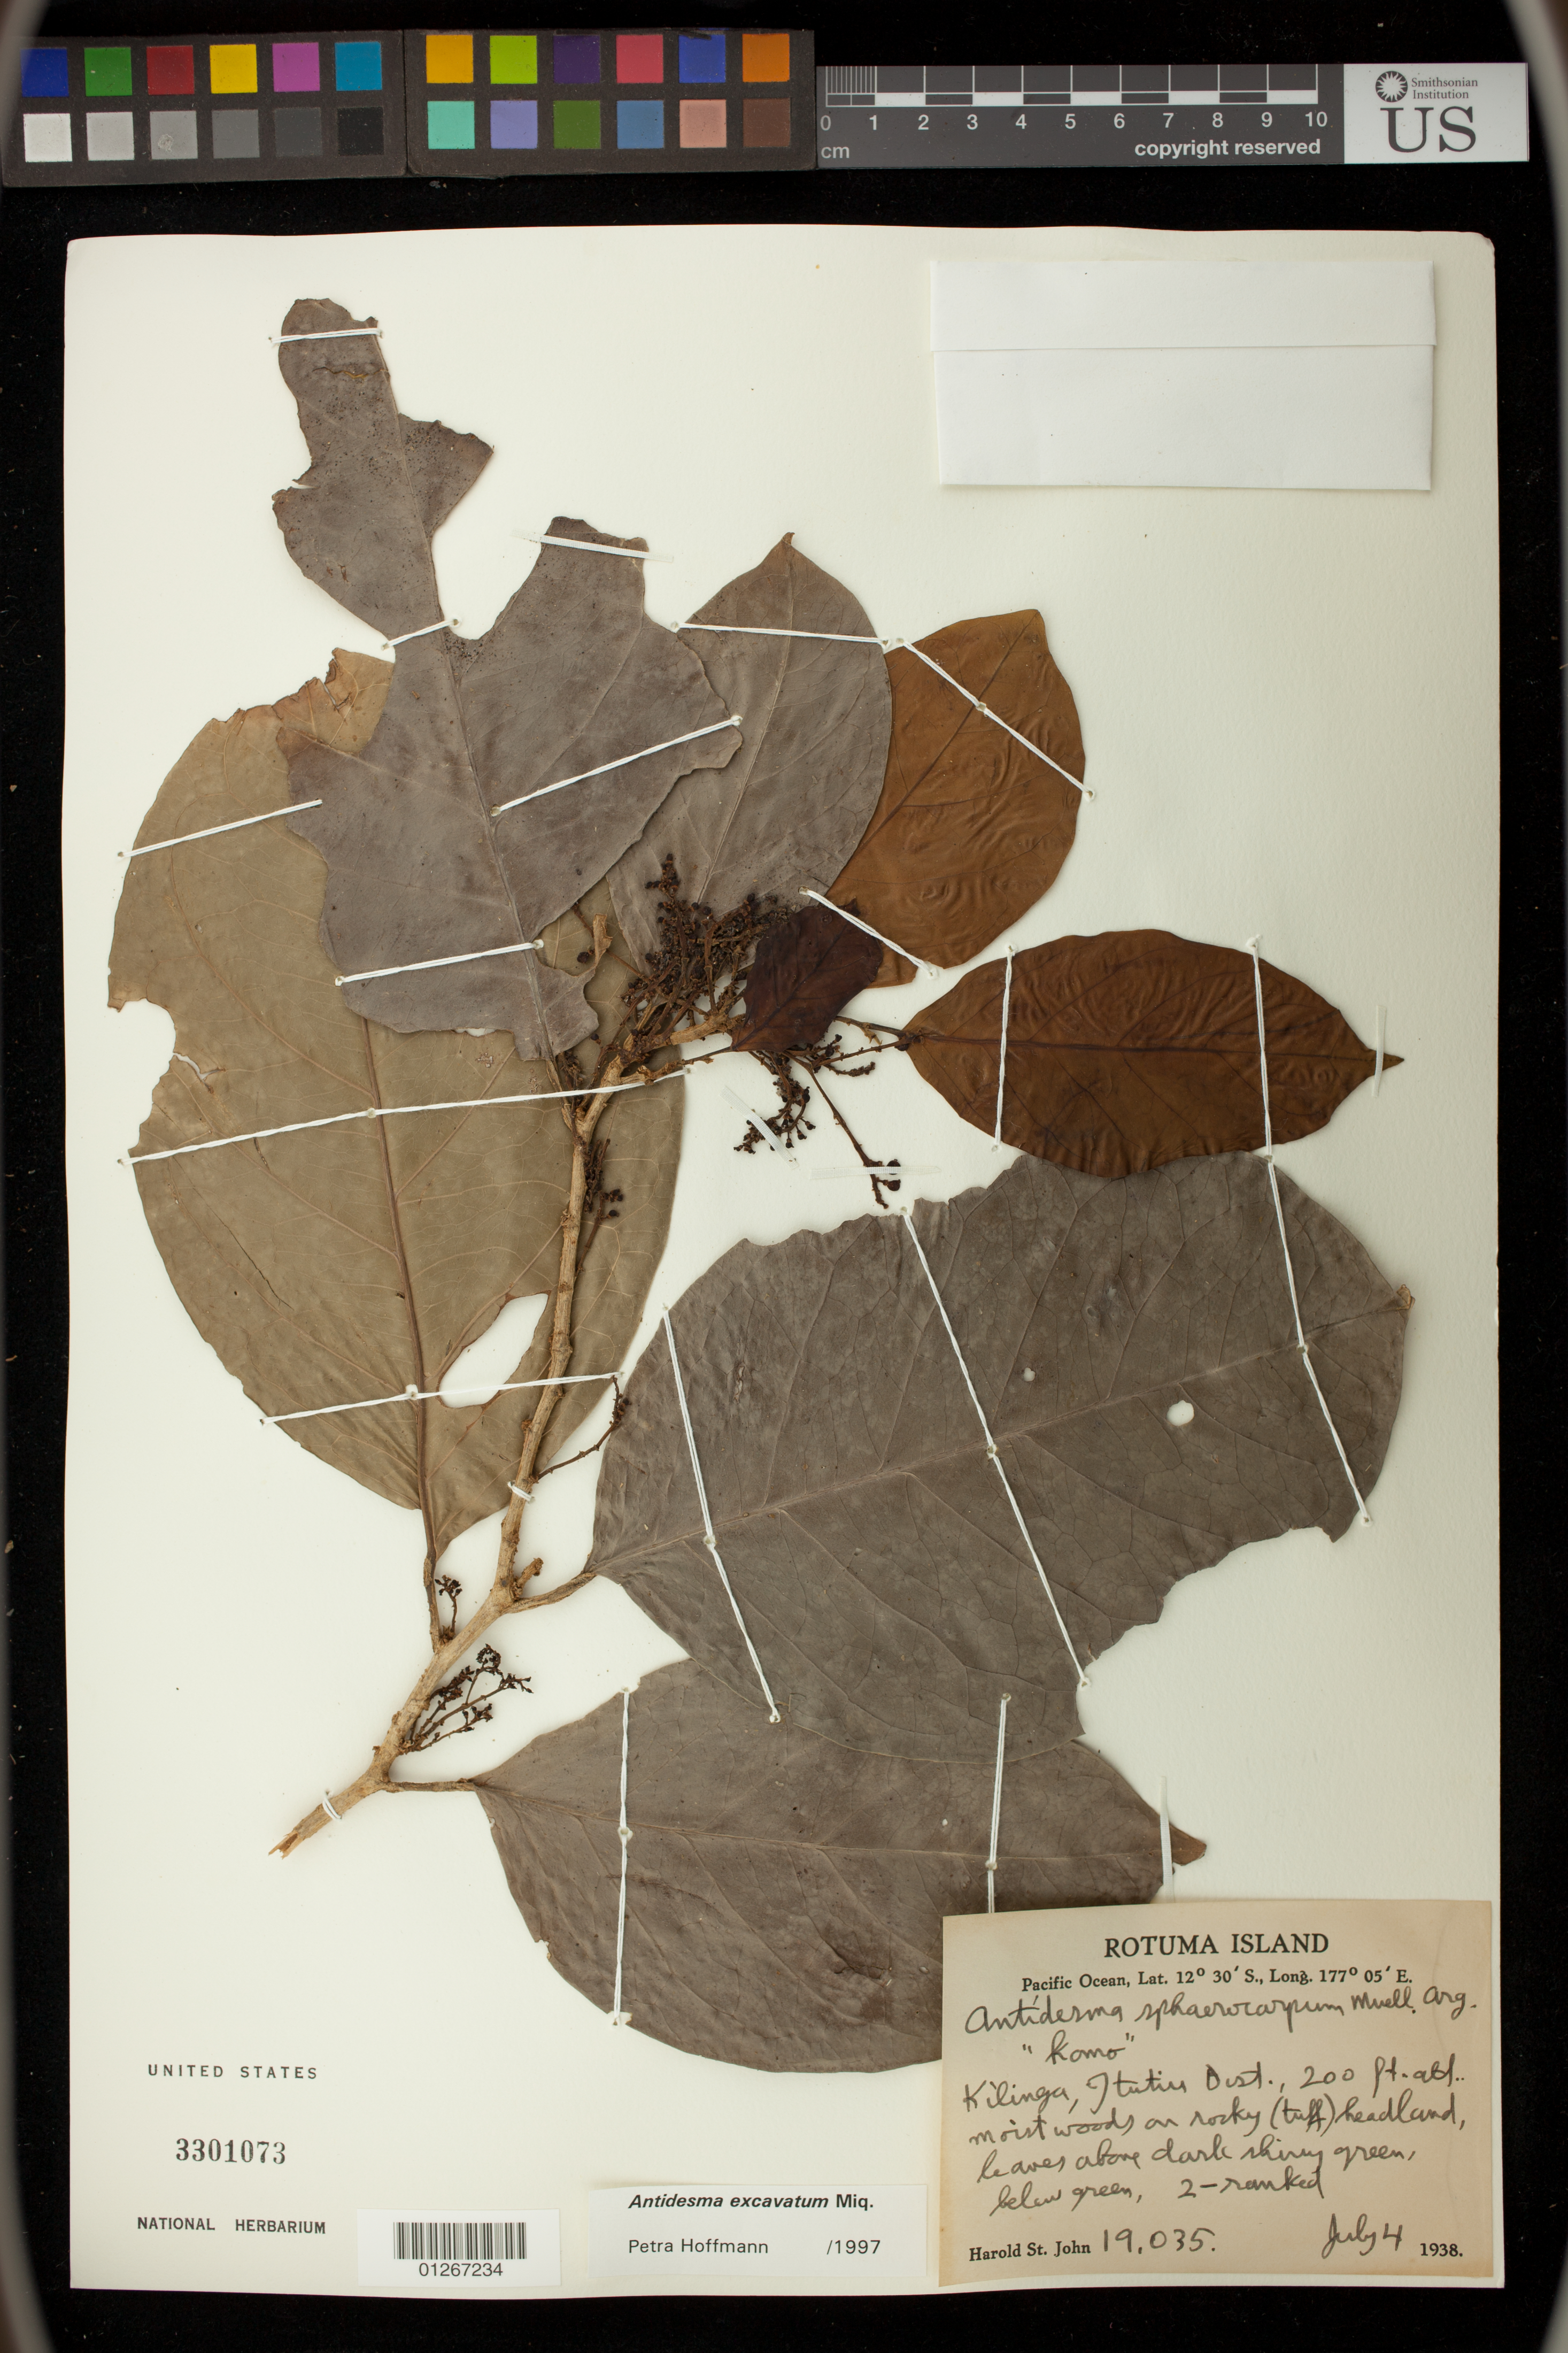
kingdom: Plantae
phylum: Tracheophyta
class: Magnoliopsida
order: Malpighiales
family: Phyllanthaceae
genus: Antidesma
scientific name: Antidesma excavatum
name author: Miq.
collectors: H. St. John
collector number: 19035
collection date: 1938-07-04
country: Fiji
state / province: Rotuma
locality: Rotuma Island.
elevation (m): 61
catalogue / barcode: US 3301073